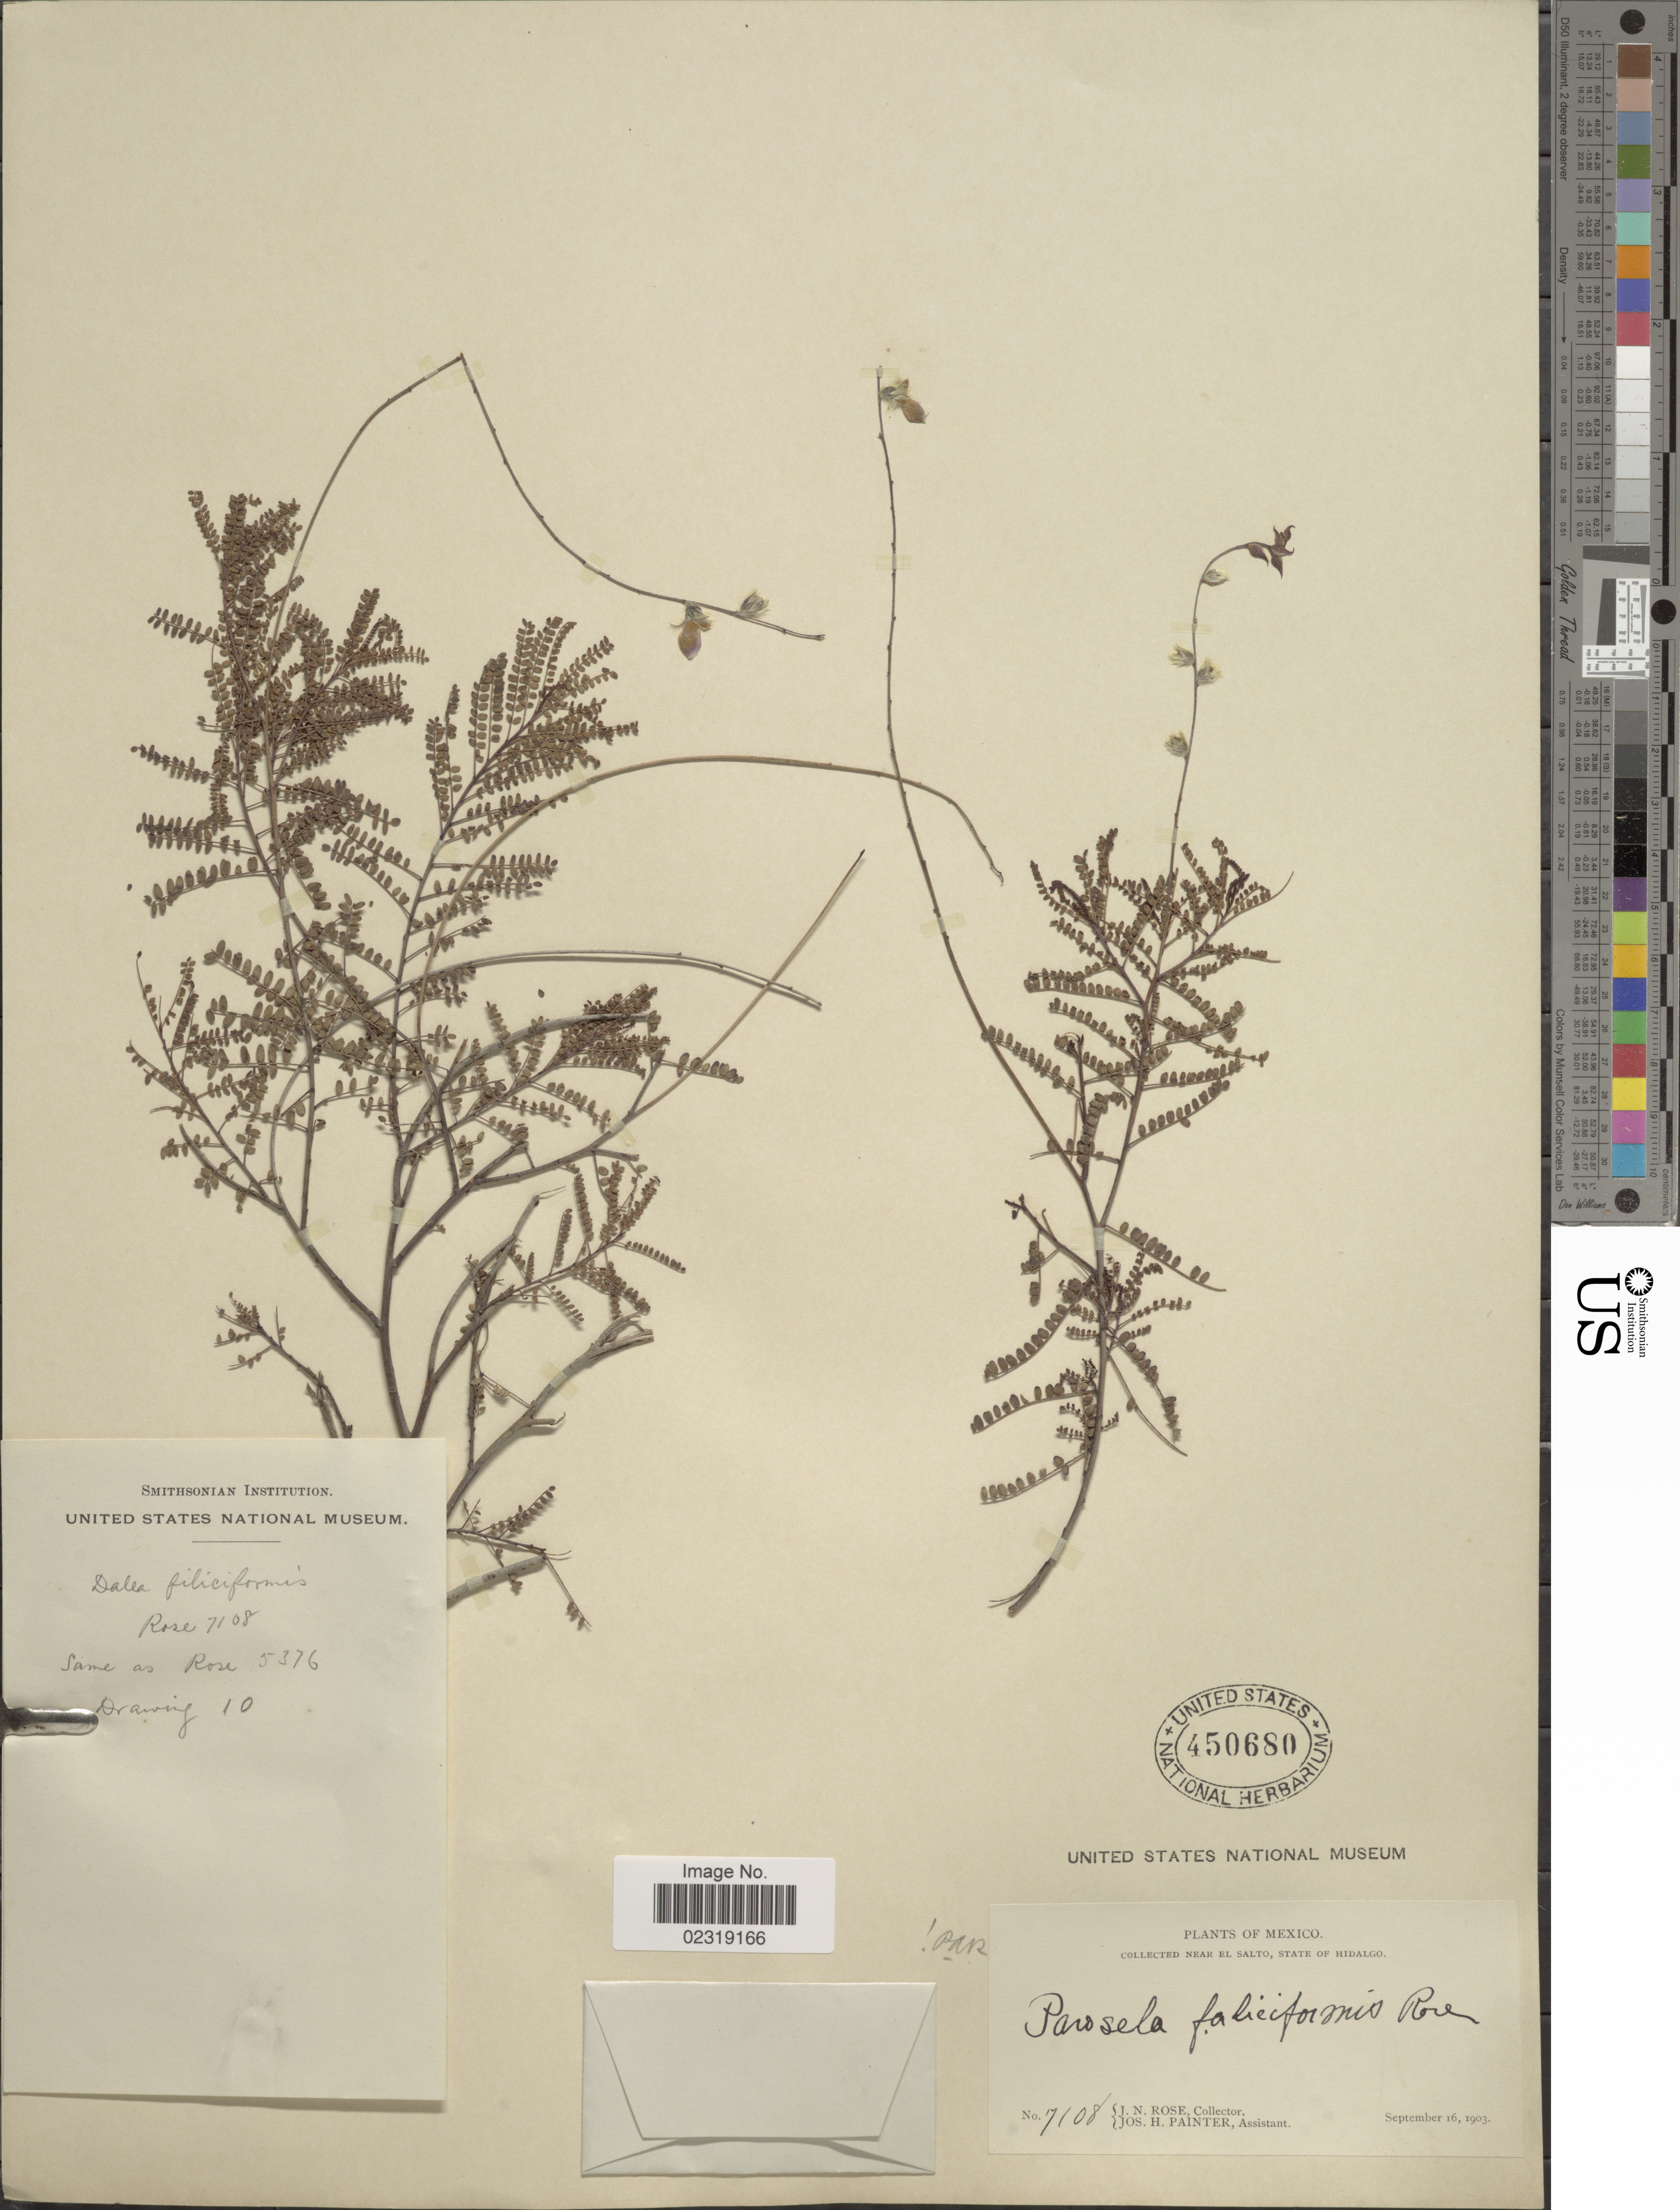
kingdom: Plantae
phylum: Tracheophyta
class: Magnoliopsida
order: Fabales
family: Fabaceae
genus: Dalea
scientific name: Dalea filiciformis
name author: B.L. Rob. & Greenm.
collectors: J. N. Rose & J. H. Painter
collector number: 7108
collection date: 1903-09-16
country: Mexico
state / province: Hidalgo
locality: Near El Salto, State of Hidalgo.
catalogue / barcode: US 450680